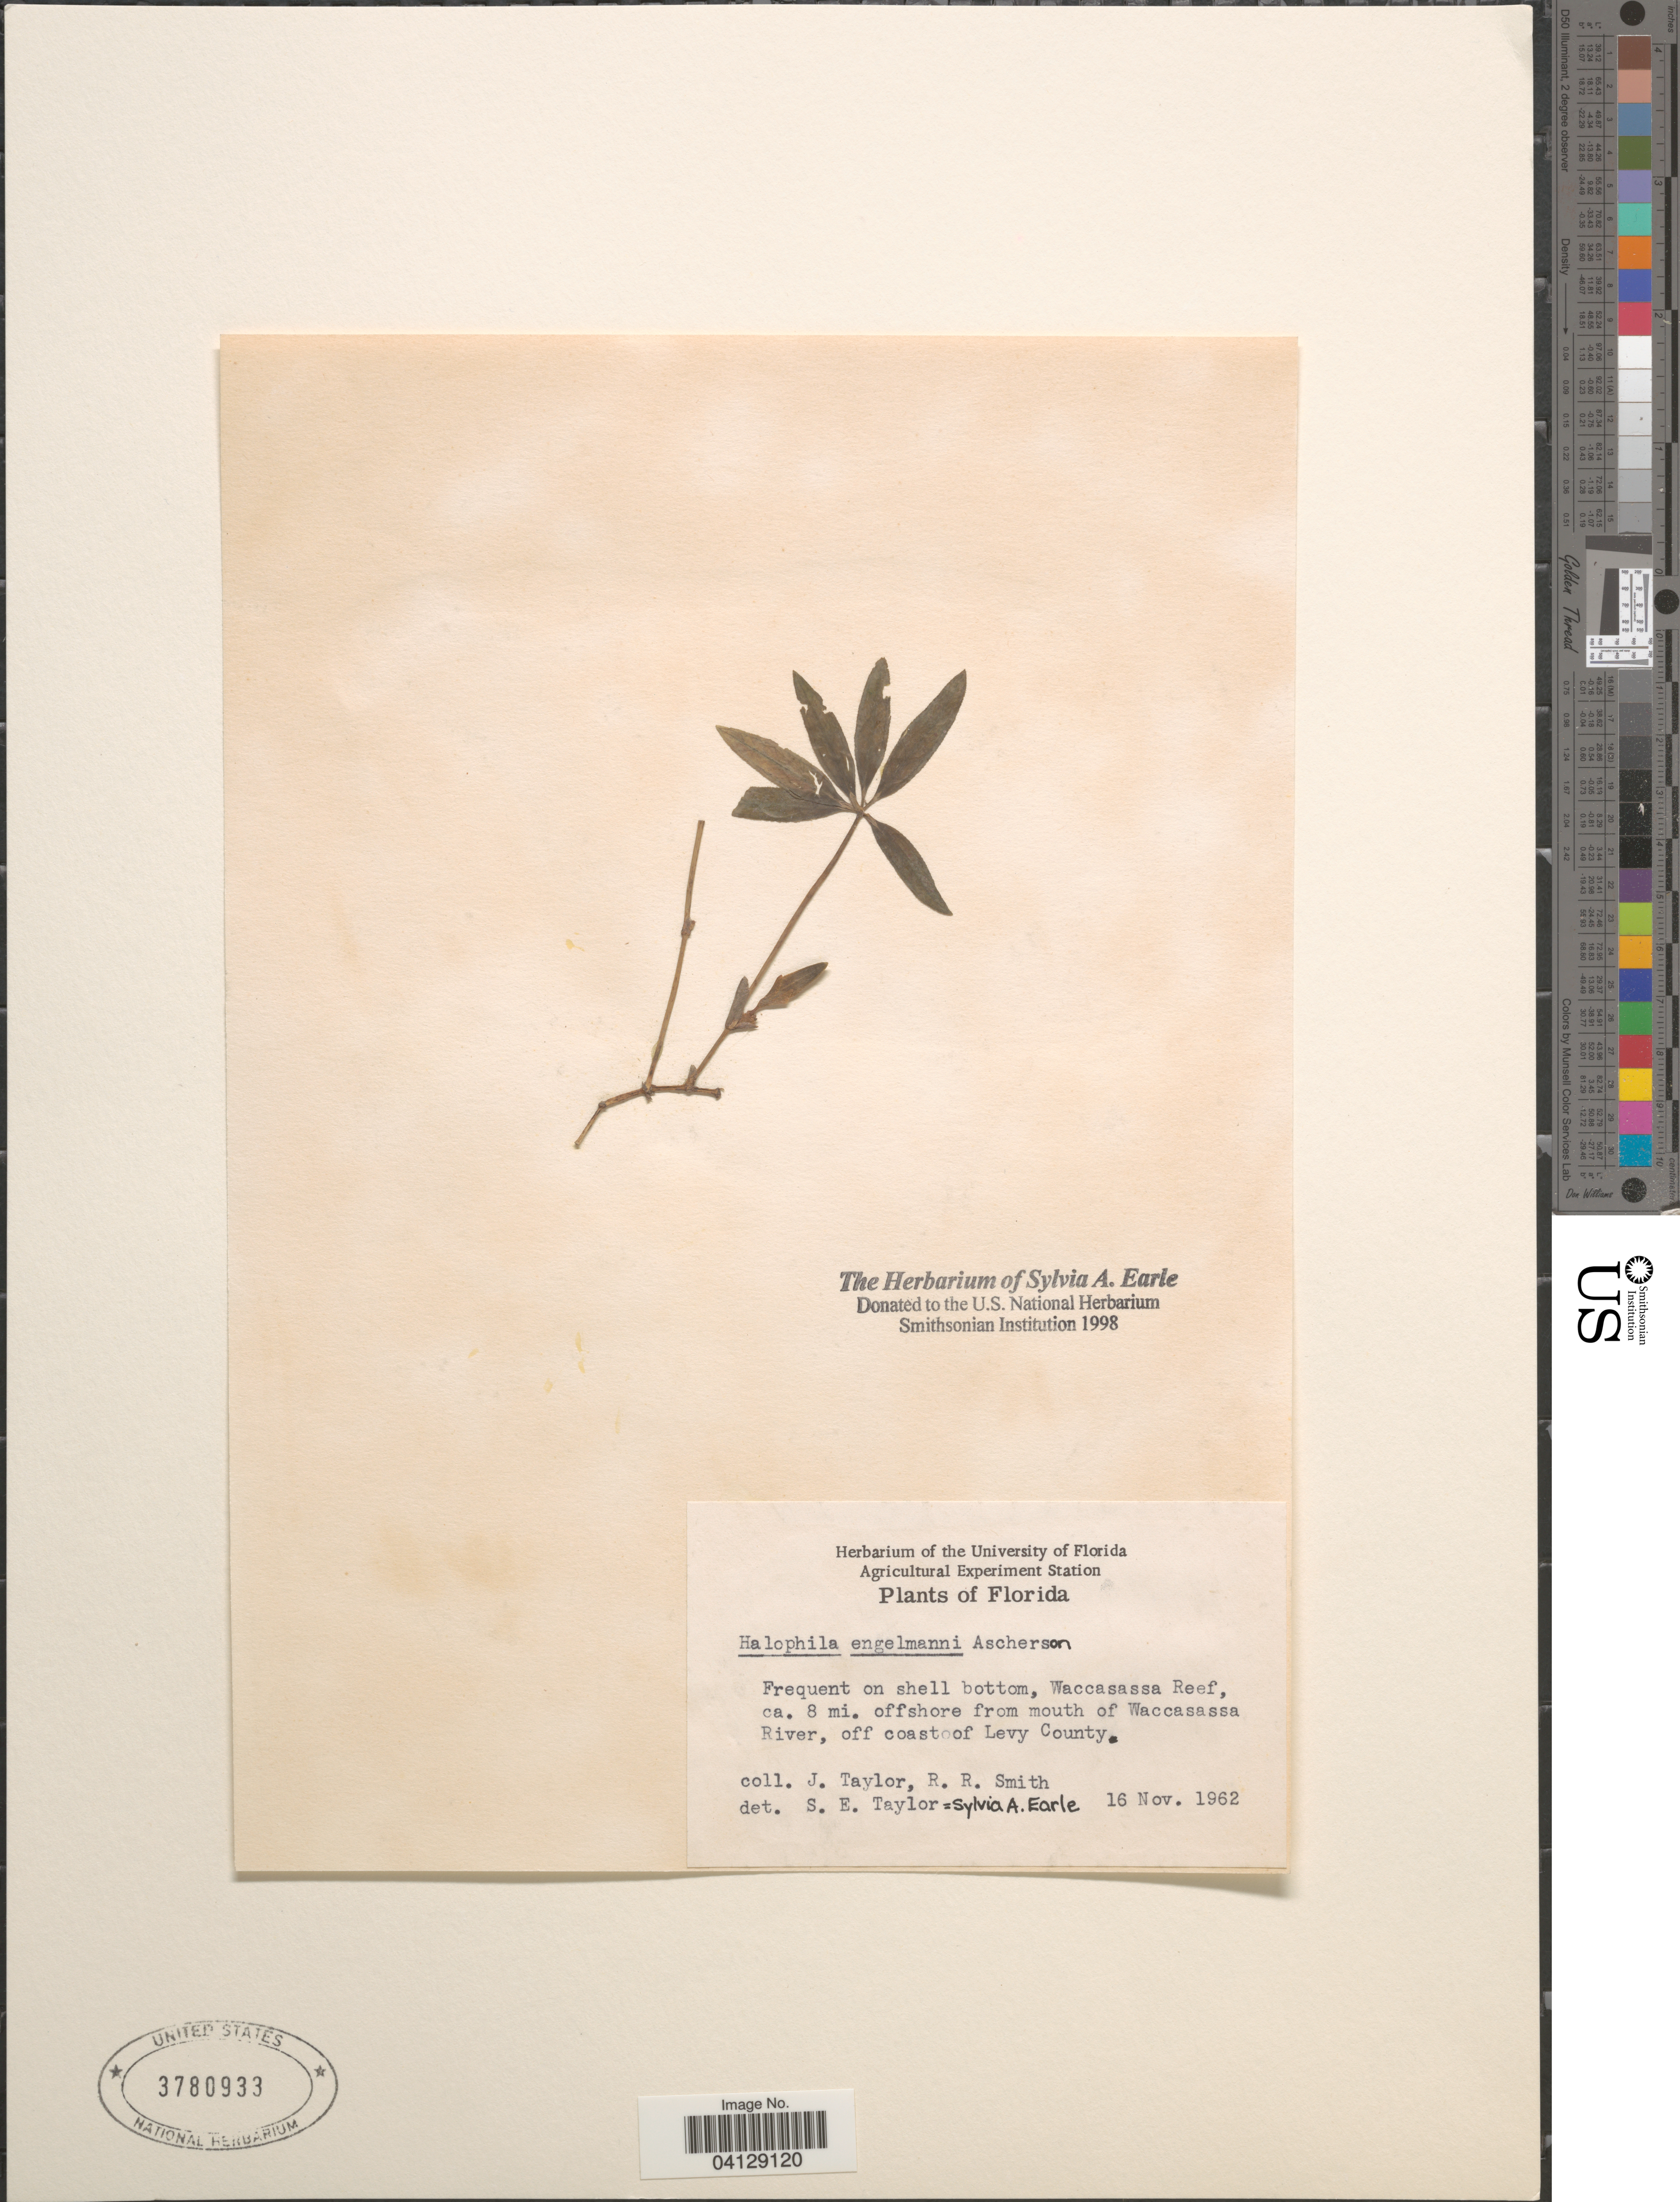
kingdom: Plantae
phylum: Tracheophyta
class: Liliopsida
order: Alismatales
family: Hydrocharitaceae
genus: Halophila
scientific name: Halophila engelmannii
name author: Asch.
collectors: J. Taylor & R. Smith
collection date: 1962-11-16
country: United States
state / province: Florida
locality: Frequent on shell bottom. Waccasassa Reef, ca. 8 mi. offshore from mouth of Waccasassa River, off coast of Levy County.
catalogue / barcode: US 3780933